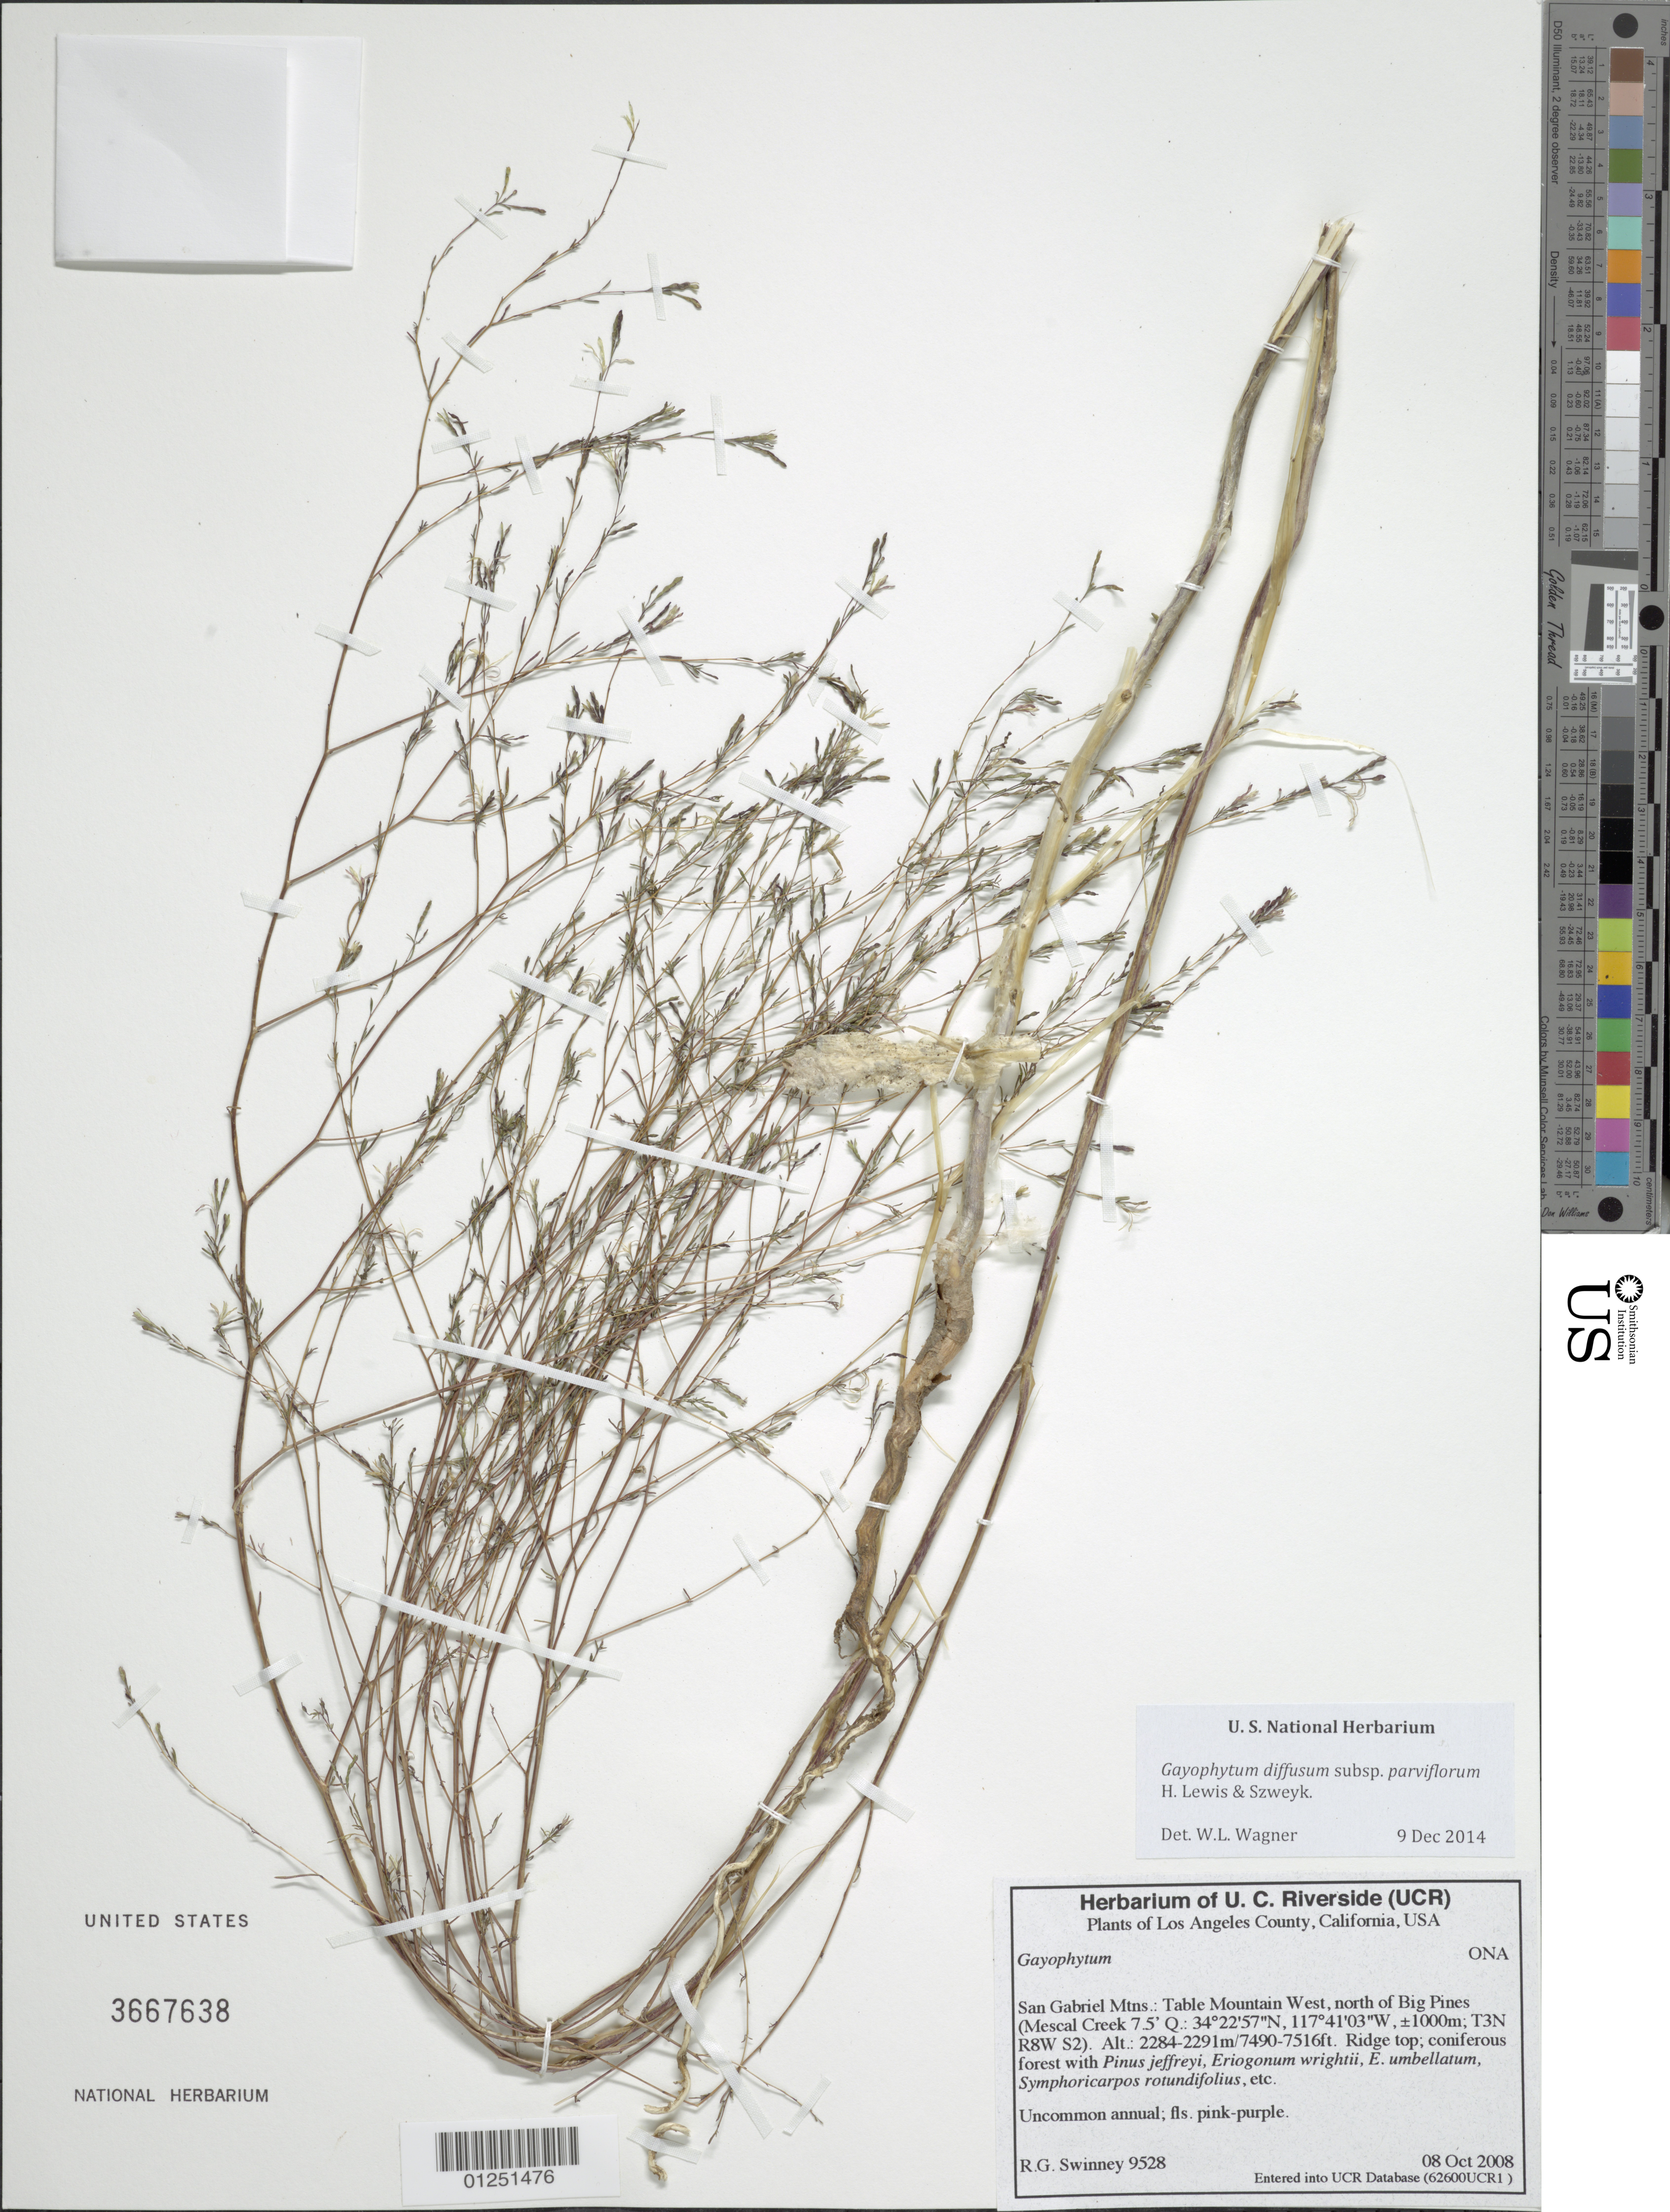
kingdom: Plantae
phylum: Tracheophyta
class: Magnoliopsida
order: Myrtales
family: Onagraceae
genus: Gayophytum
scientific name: Gayophytum diffusum subsp. parviflorum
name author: F. H. Lewis & Szweyk.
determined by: Wagner, W. L., (BOT), Smithsonian Institution - National Museum of Natural History (UNITED STATES)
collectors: R. Swinney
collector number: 9528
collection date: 2008-10-08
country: United States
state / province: California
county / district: Los Angeles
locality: San Gabriel Mtns., Table Mountain West, north of Big Pines (Mescal Creek 7.5' Q), ridge top.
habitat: Coniferous forest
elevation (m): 2284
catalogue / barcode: US 3667638